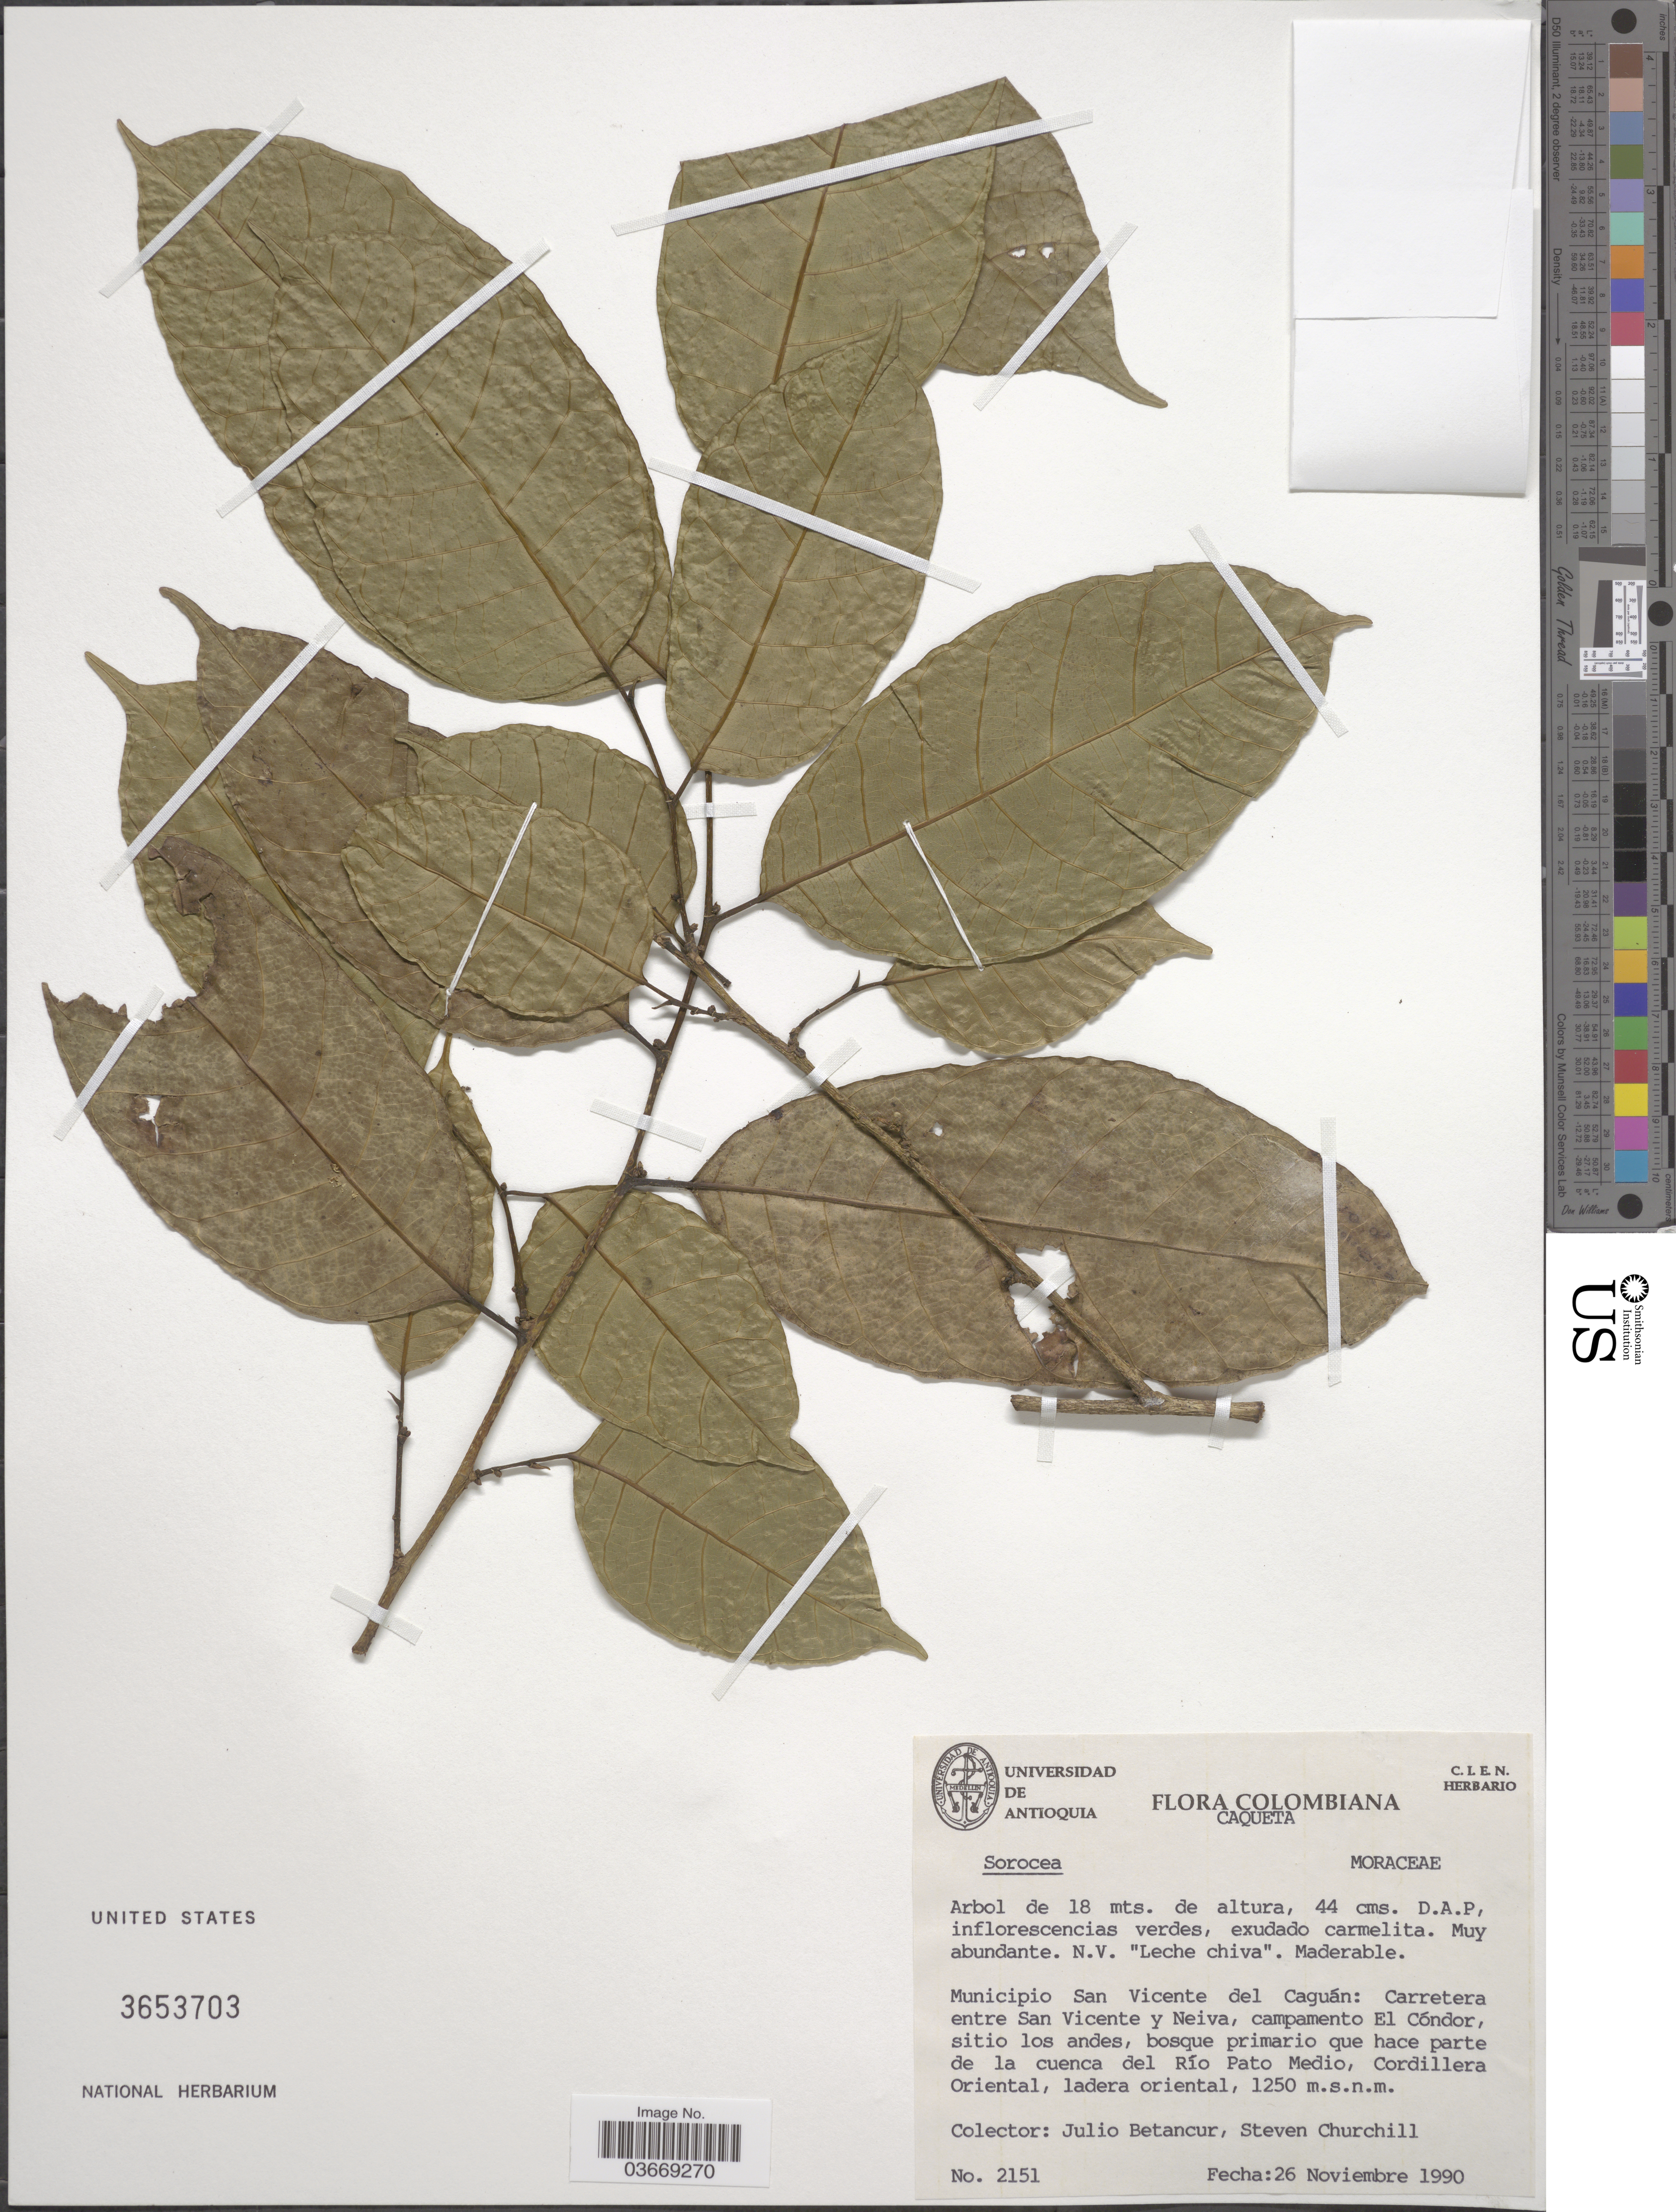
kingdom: Plantae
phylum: Tracheophyta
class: Magnoliopsida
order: Rosales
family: Moraceae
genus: Sorocea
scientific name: Sorocea sp.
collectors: J. Bentacur & S. Churchill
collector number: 2151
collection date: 1990-11-26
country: Colombia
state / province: Caquetá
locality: Municipio San Vicente del Caguán: Carretera entre San Vicente y Neiva, campamento El Cóndor, sitio los andes, bosque primario que hace parte de la cuenca del Río Pato Medio, Cordillera Oriental, ladera oriental.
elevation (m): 1250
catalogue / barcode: US 3653703